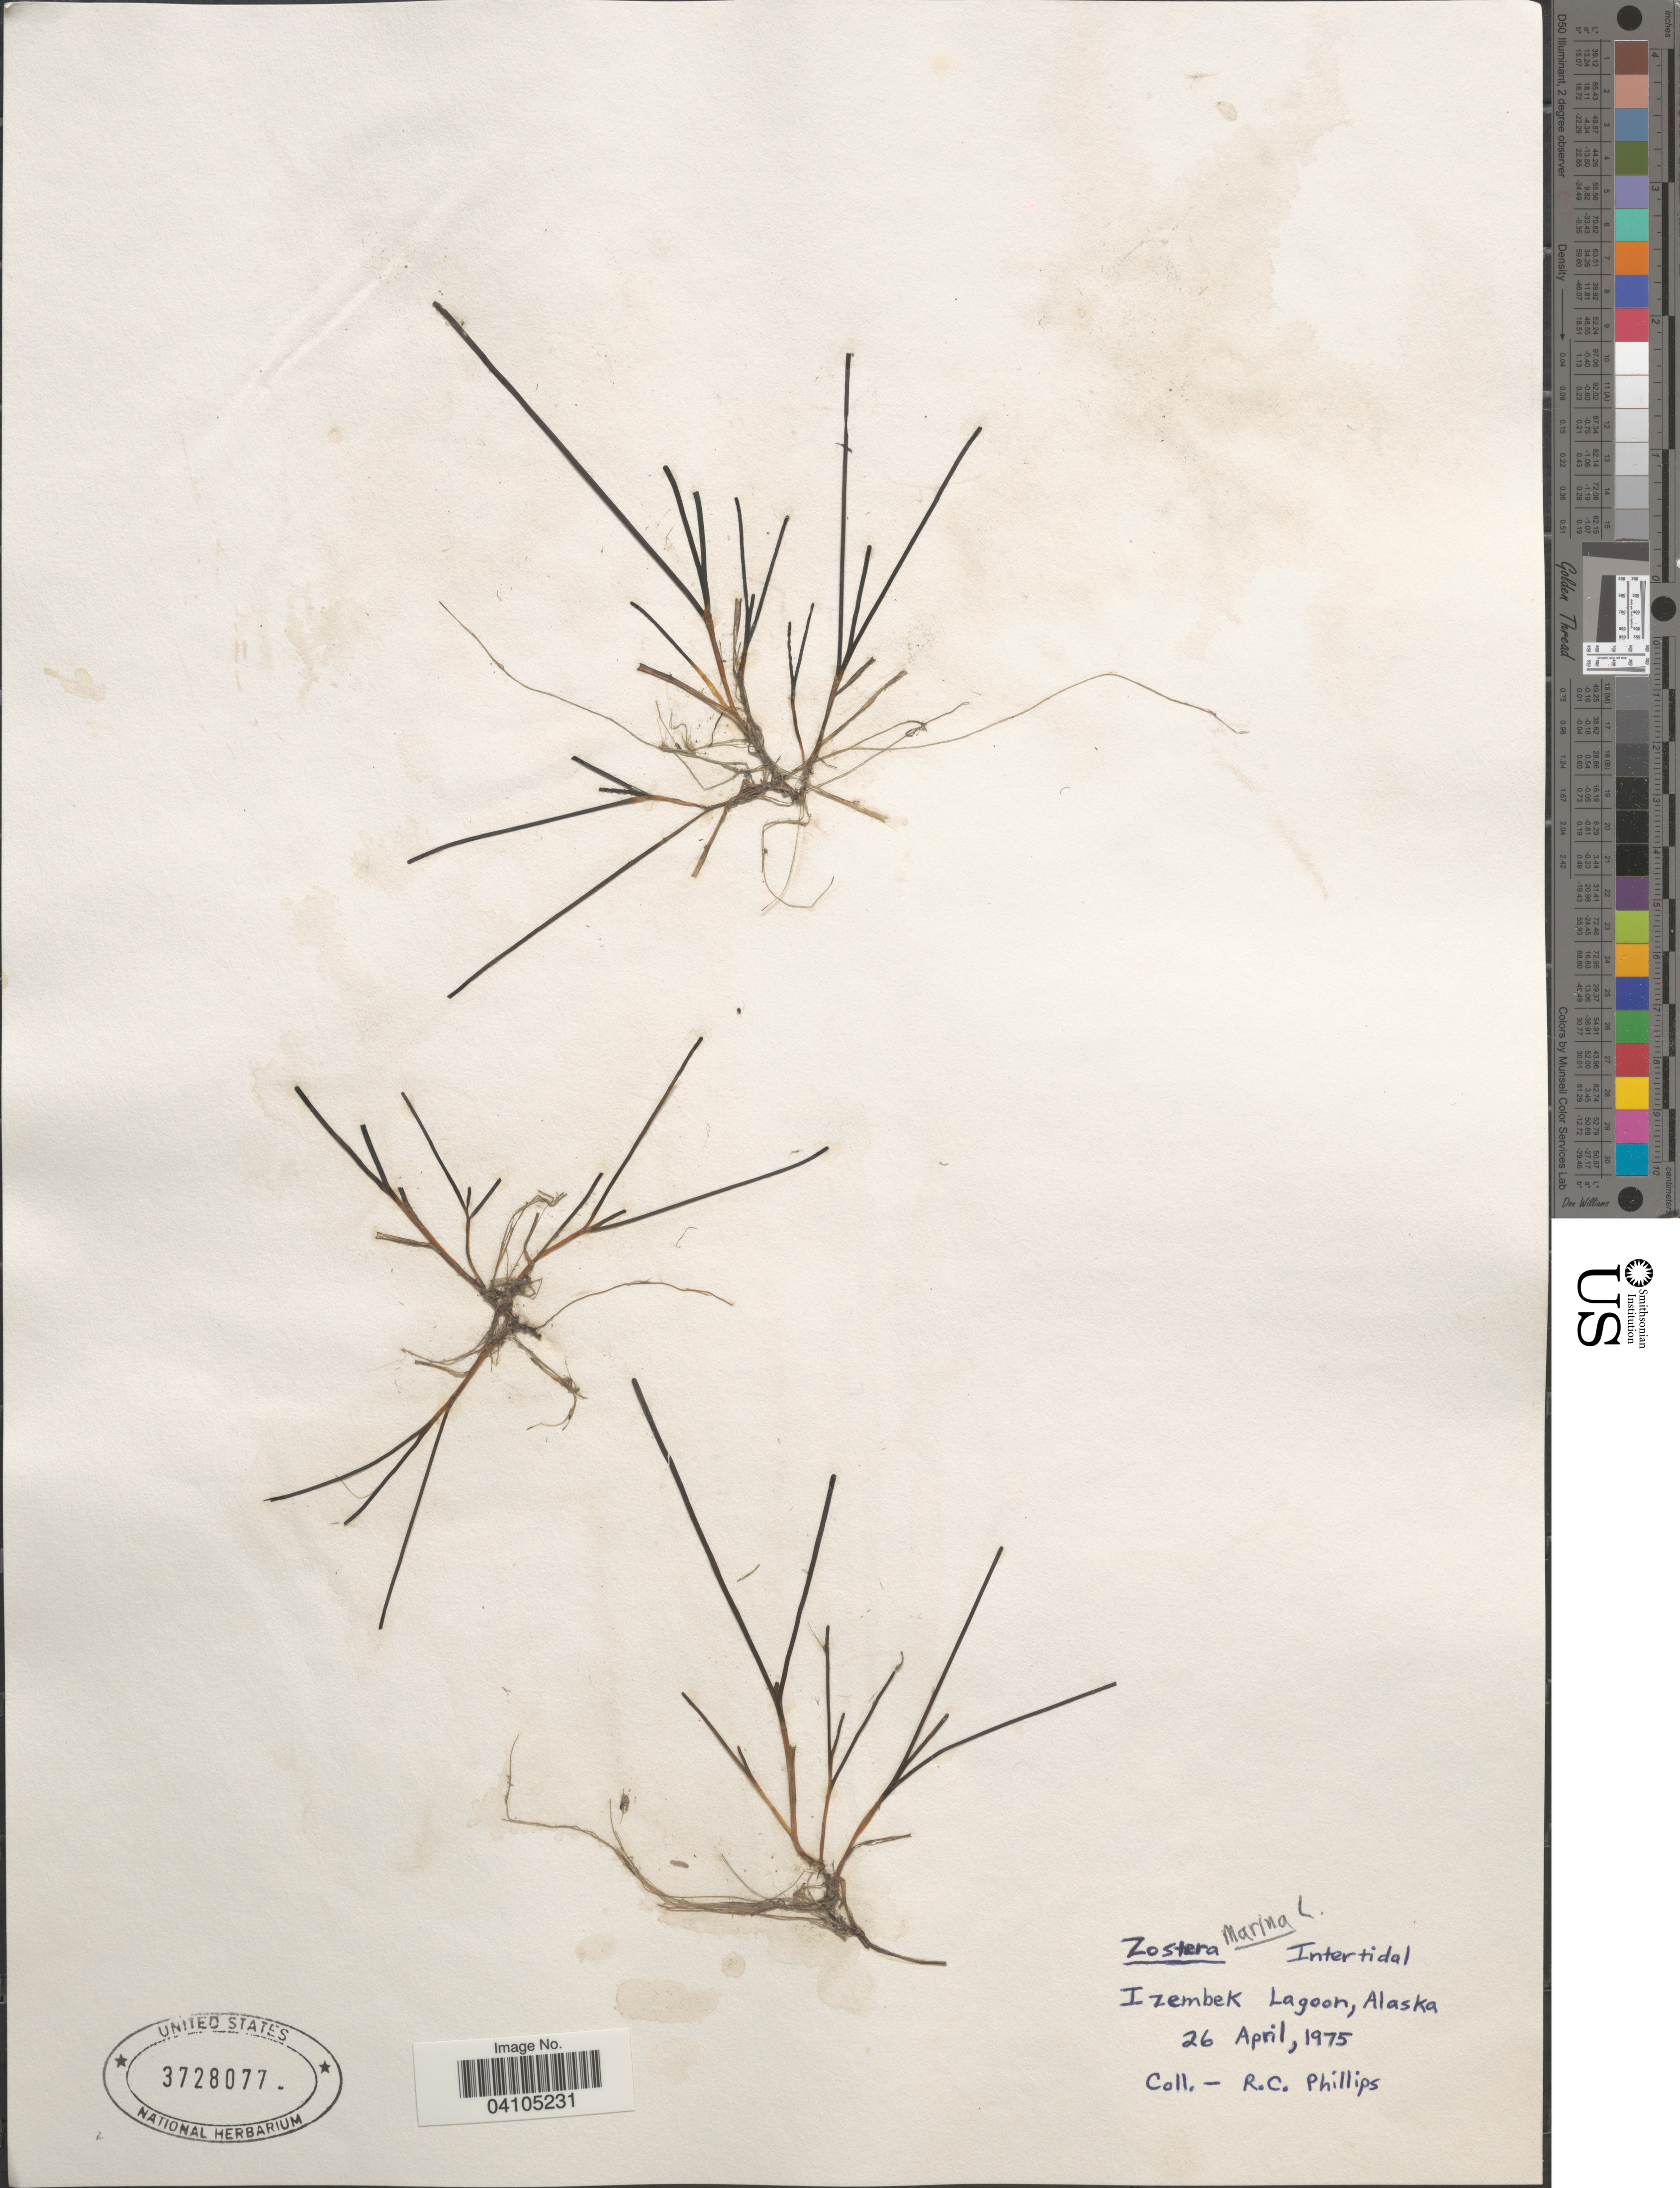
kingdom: Plantae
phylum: Tracheophyta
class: Liliopsida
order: Alismatales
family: Zosteraceae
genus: Zostera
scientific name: Zostera marina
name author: L.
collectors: R. C. Phillips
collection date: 1975-04-26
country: United States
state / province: Alaska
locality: Izembek Lagoon.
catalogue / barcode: US 3728077